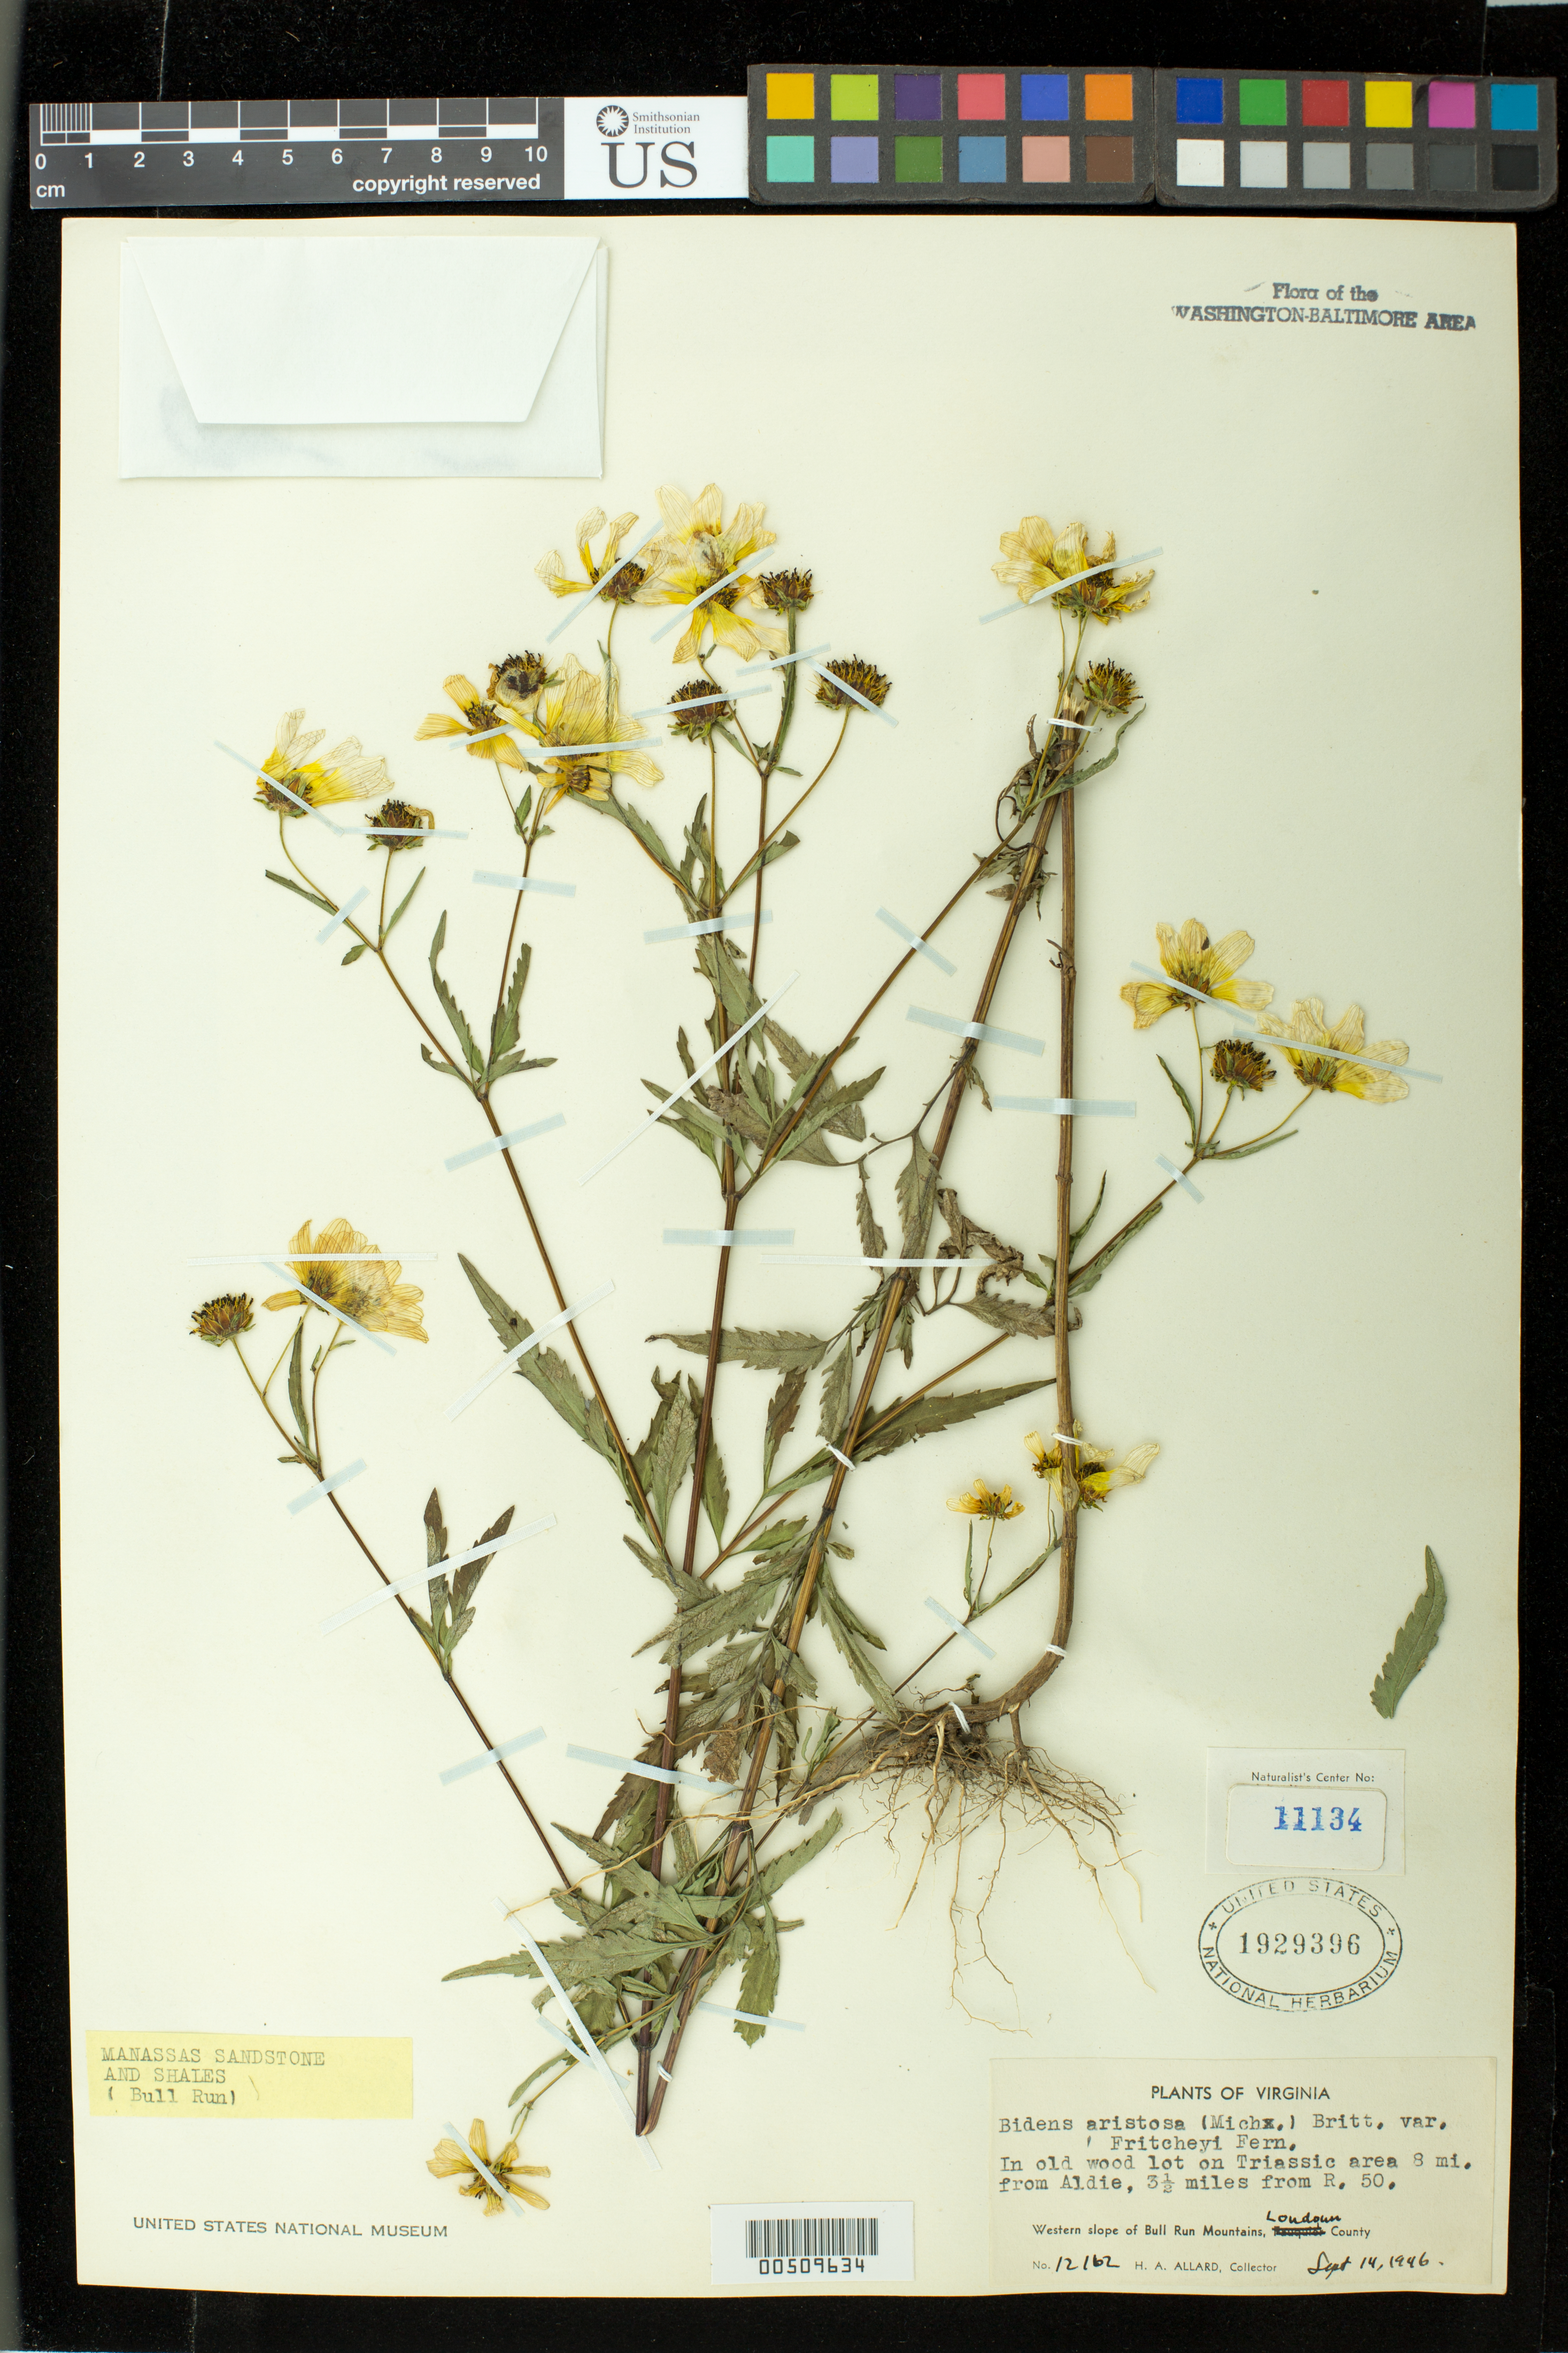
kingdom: Plantae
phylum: Tracheophyta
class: Magnoliopsida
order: Asterales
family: Asteraceae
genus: Bidens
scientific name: Bidens aristosa var. fritcheyi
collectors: H. A. Allard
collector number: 12162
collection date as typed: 14 Sep 1946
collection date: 1946-09-14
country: United States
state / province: Virginia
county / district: Loudoun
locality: Bull Run Mts., 8 mi. from Aldie, 3.5 mi. from Rte. 50 Bull Run Mts.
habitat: in old wood lot on triassic area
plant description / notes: Specimens returned from Naturalist Center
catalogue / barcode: US 1929396